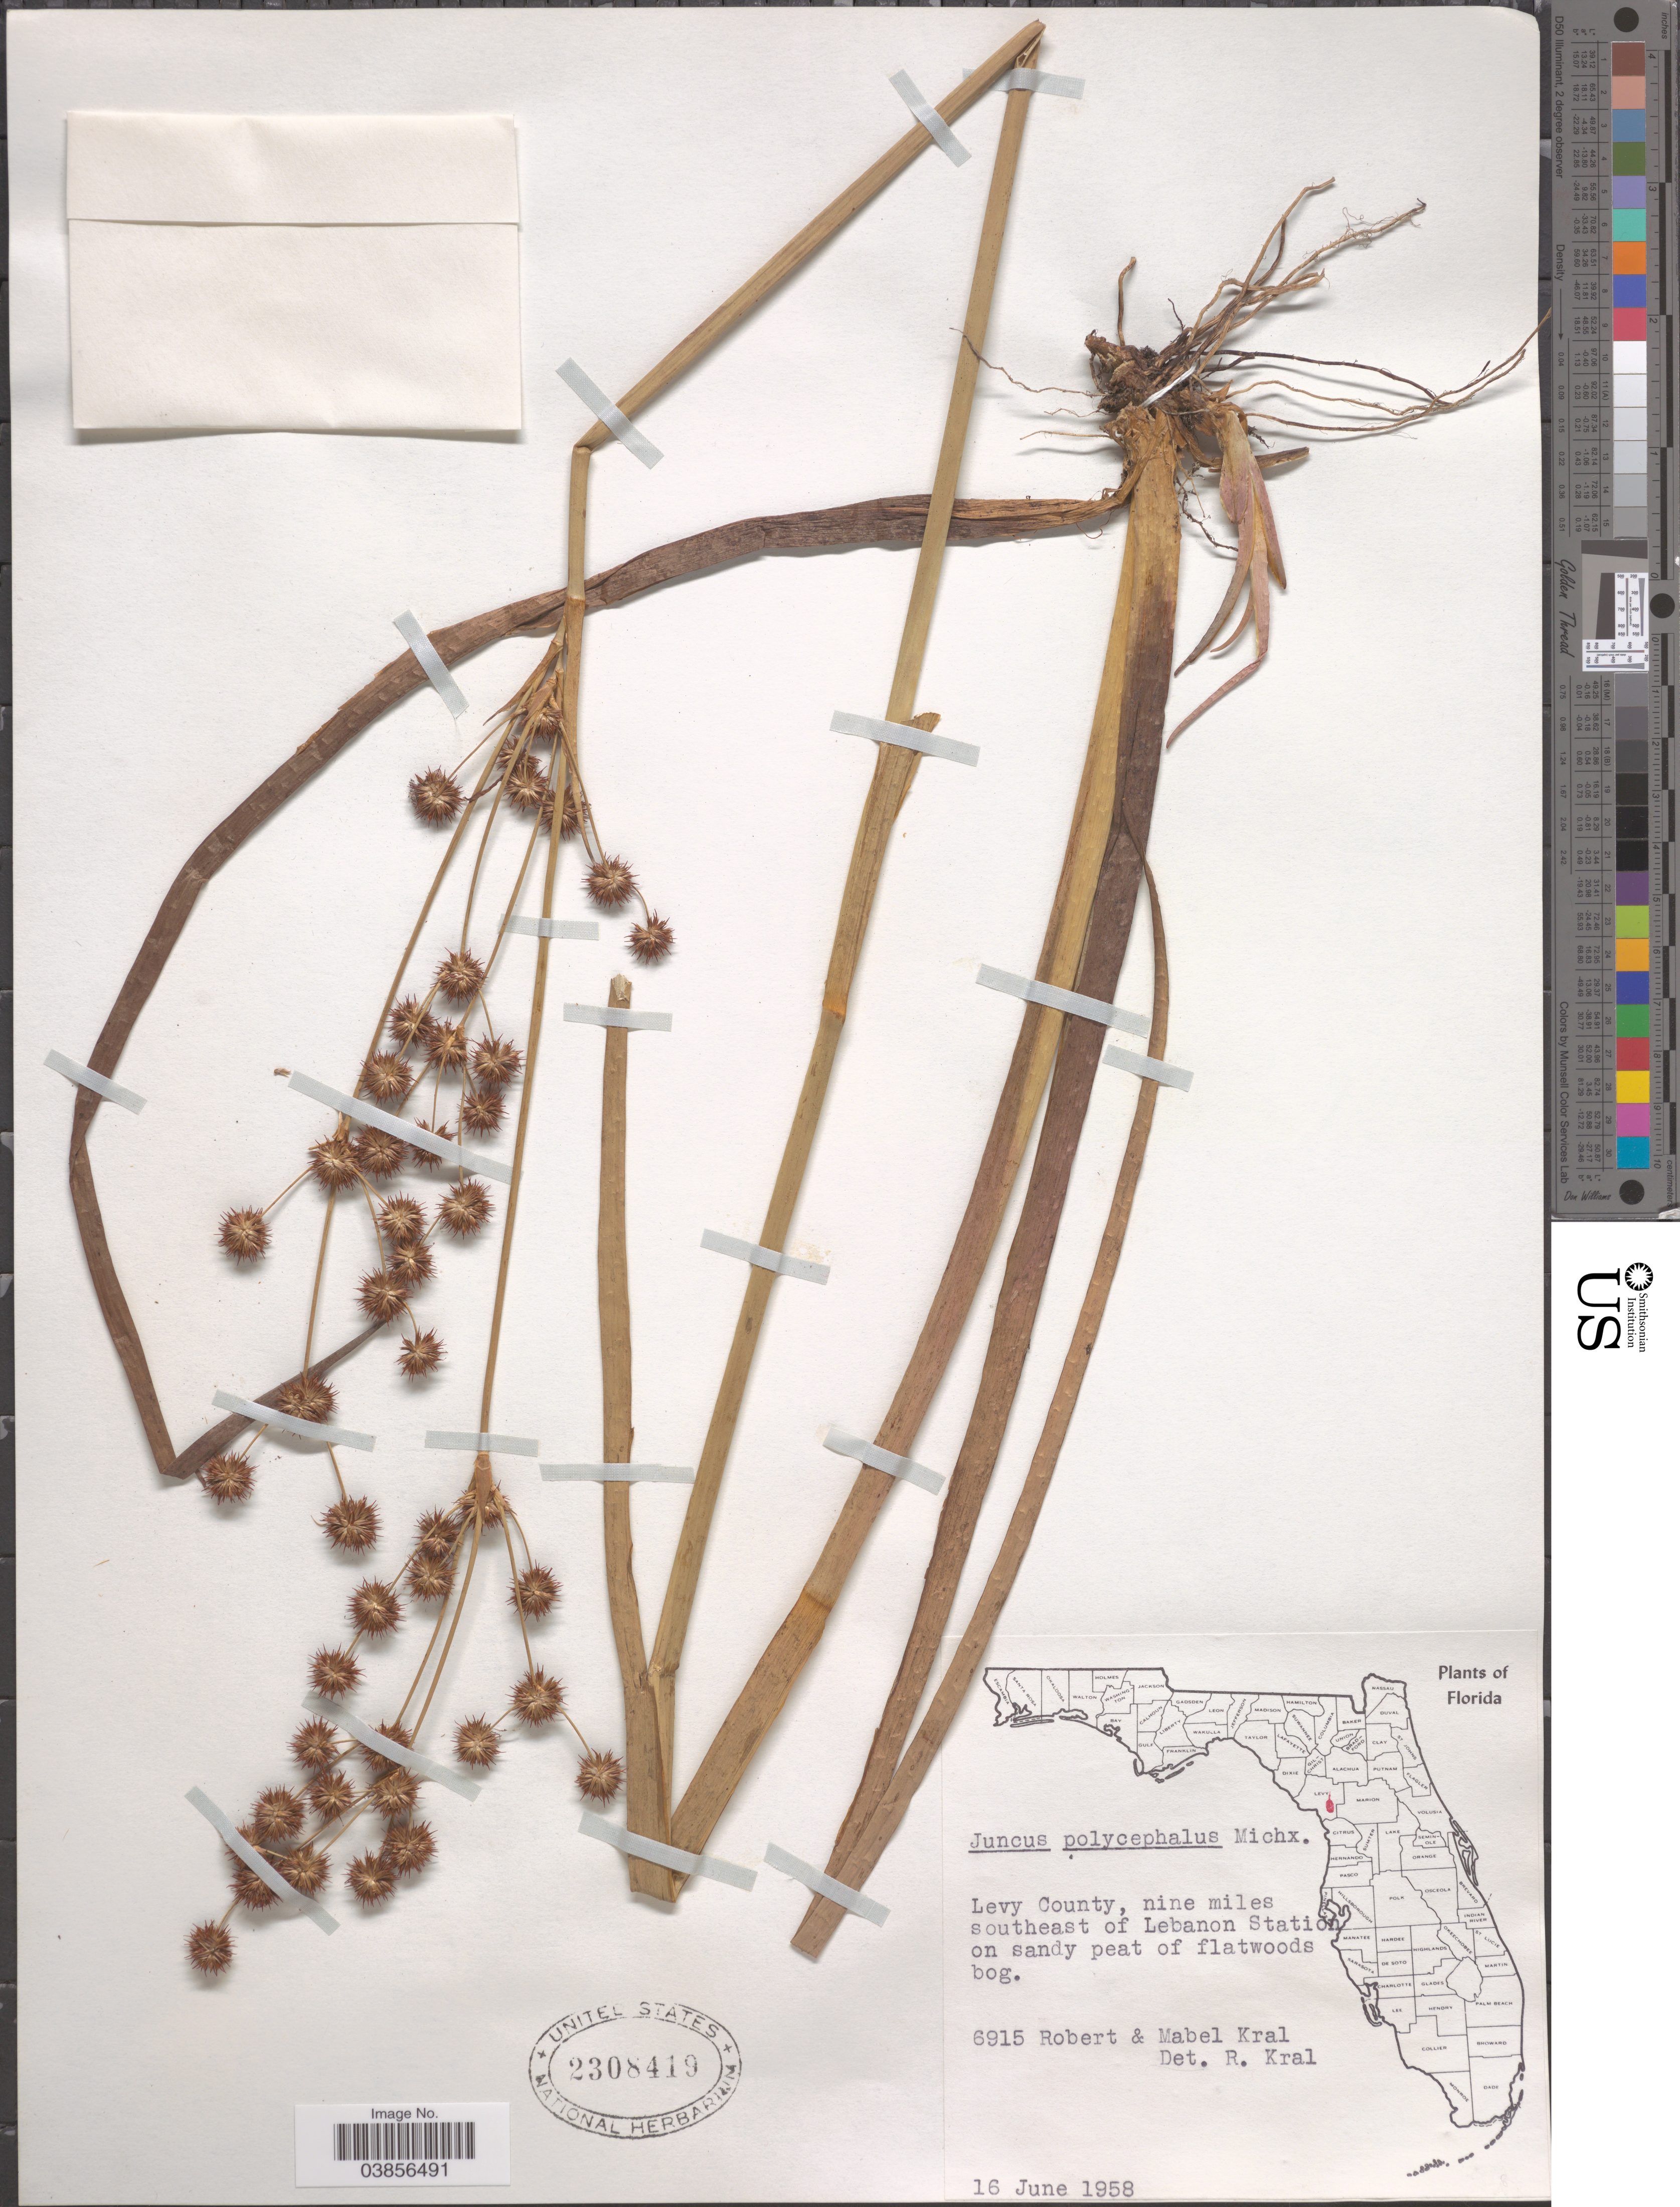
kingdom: Plantae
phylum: Tracheophyta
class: Liliopsida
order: Poales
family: Juncaceae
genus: Juncus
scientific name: Juncus polycephalus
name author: Michx.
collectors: R. Kral & M. Kral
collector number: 6915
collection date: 1958-06-16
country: United States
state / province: Florida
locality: Levy County, nine miles southeast of Lebanon Station.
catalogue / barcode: US 2308419